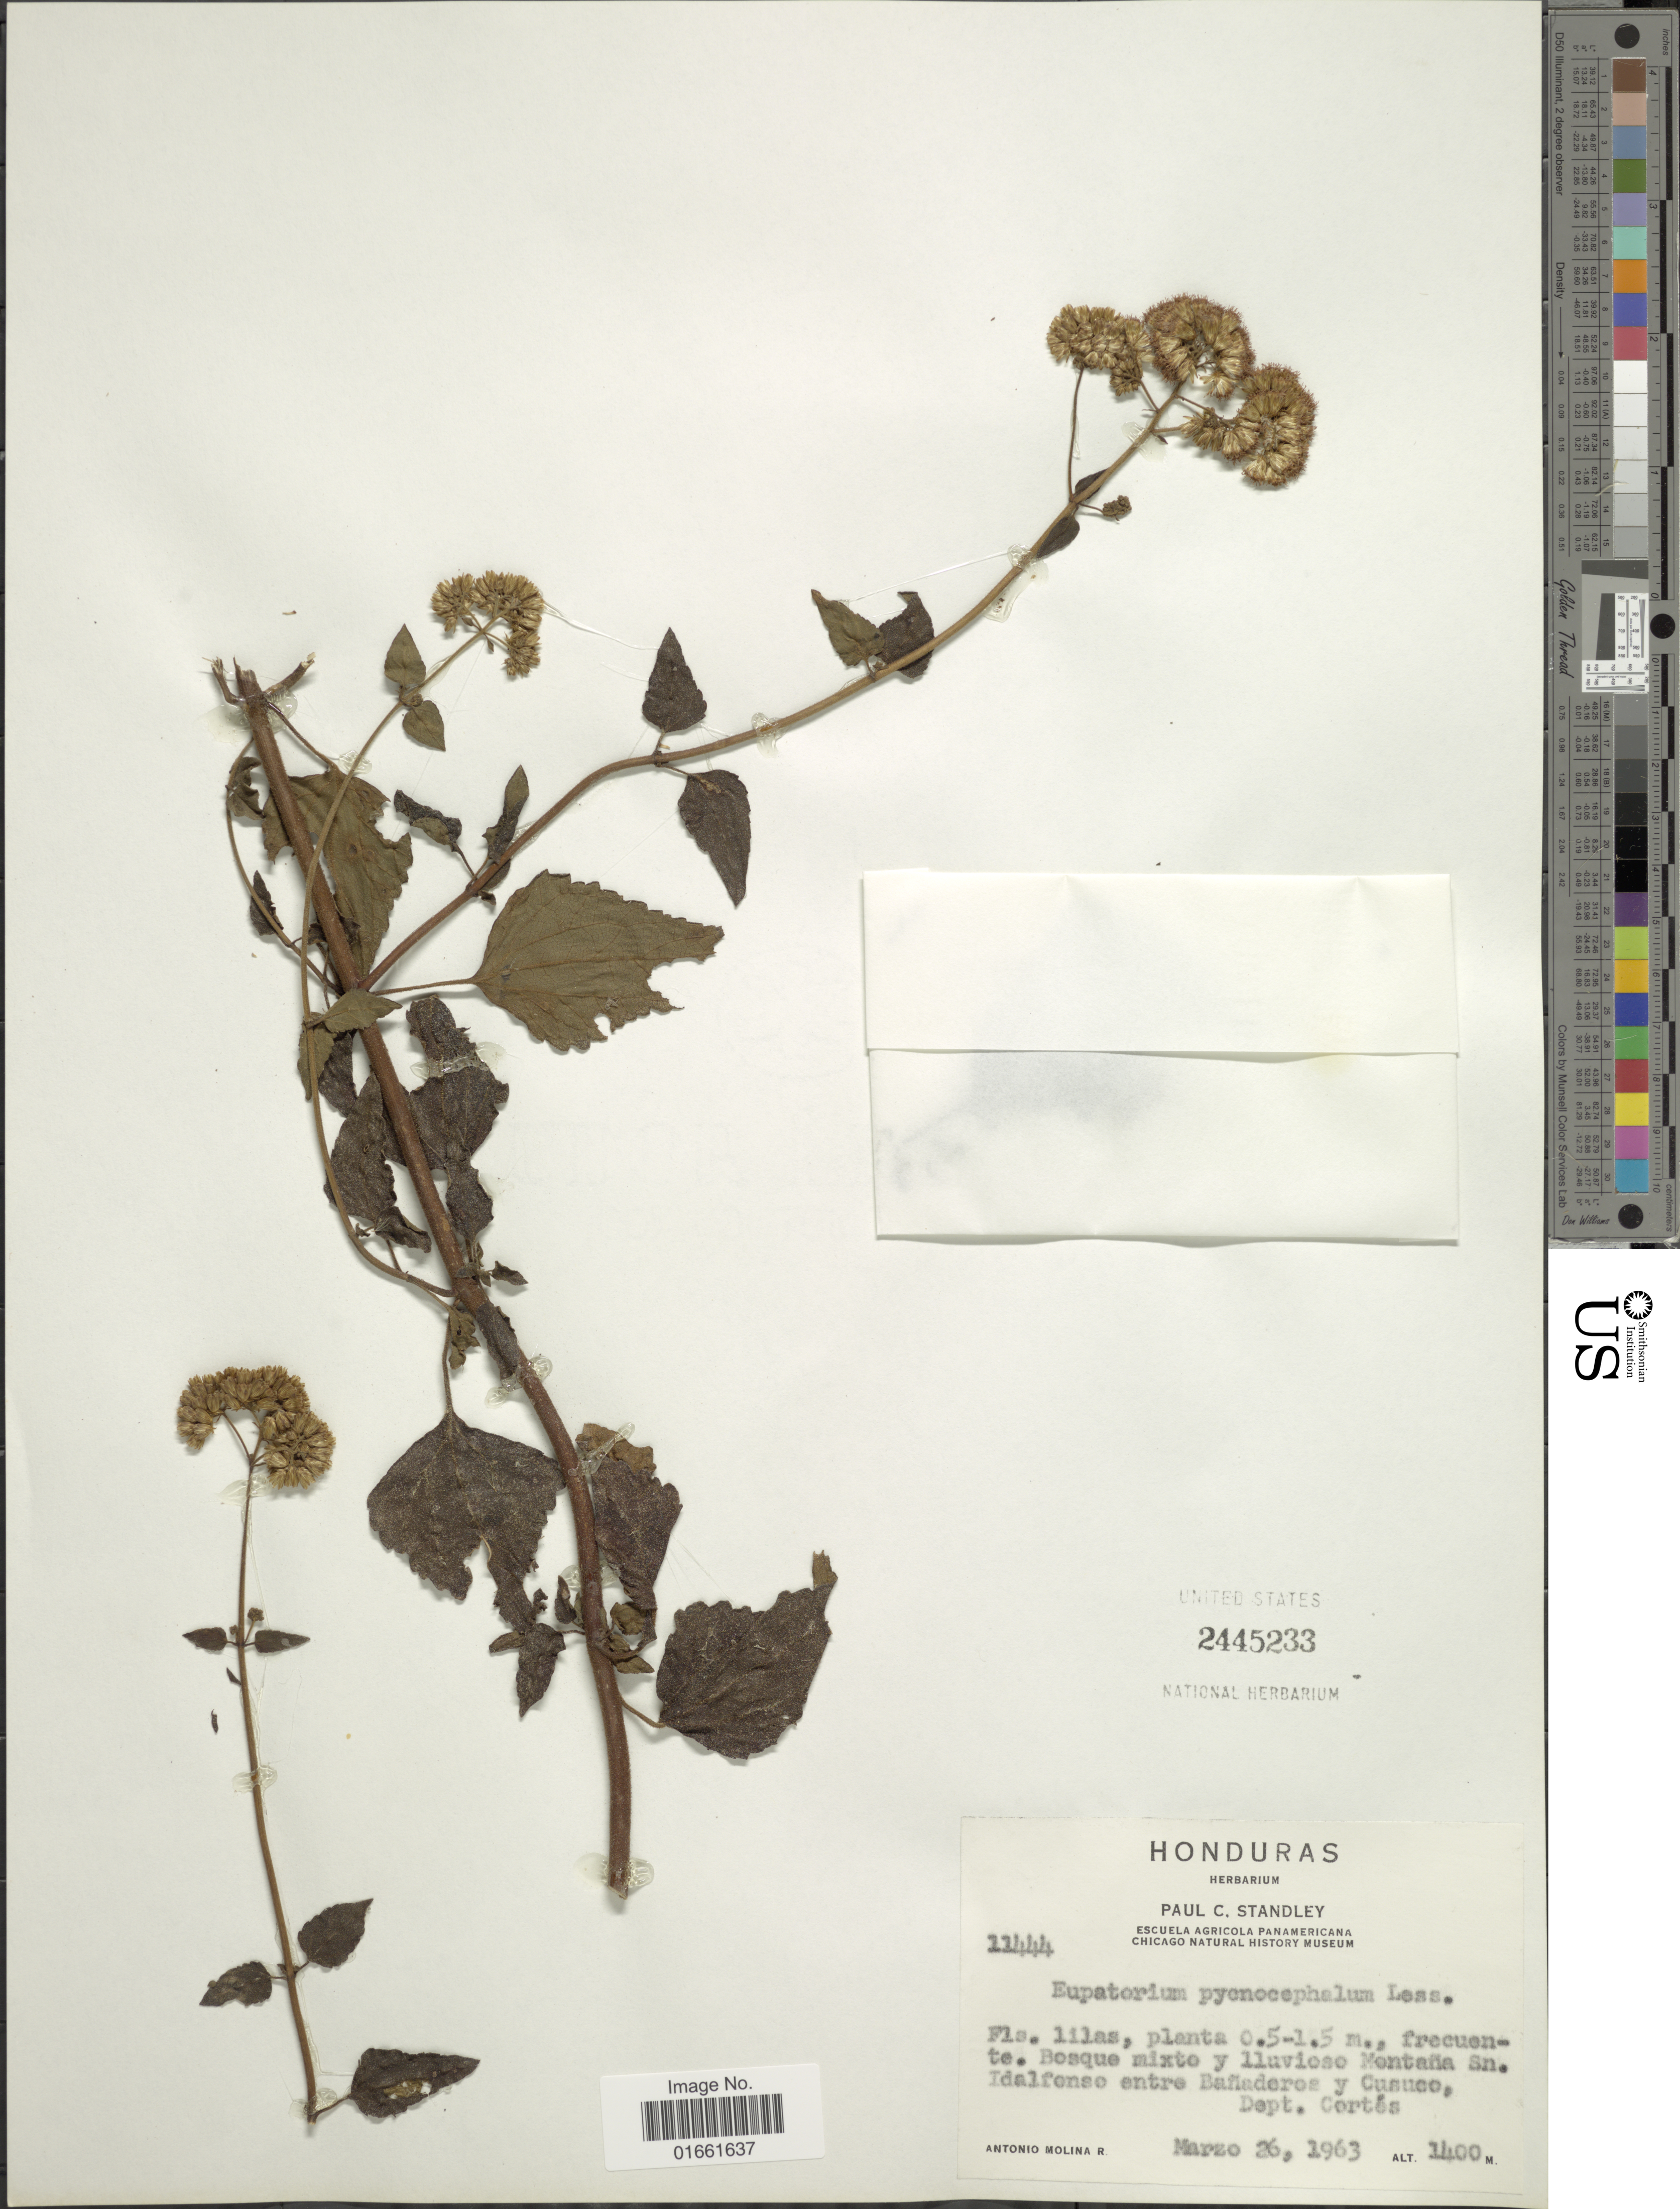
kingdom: Plantae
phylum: Tracheophyta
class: Magnoliopsida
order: Asterales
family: Asteraceae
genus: Fleischmannia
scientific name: Fleischmannia pratensis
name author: (Klatt) R.M. King & H. Rob.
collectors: A. Molina R.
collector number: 11444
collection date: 1963-03-26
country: Honduras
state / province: Cortés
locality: Bosque mixto y lluvioso Montana Sn. Idalfinso entre Banaderos y Cusco, Dept. Cortes.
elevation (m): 1400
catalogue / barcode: US 2445233